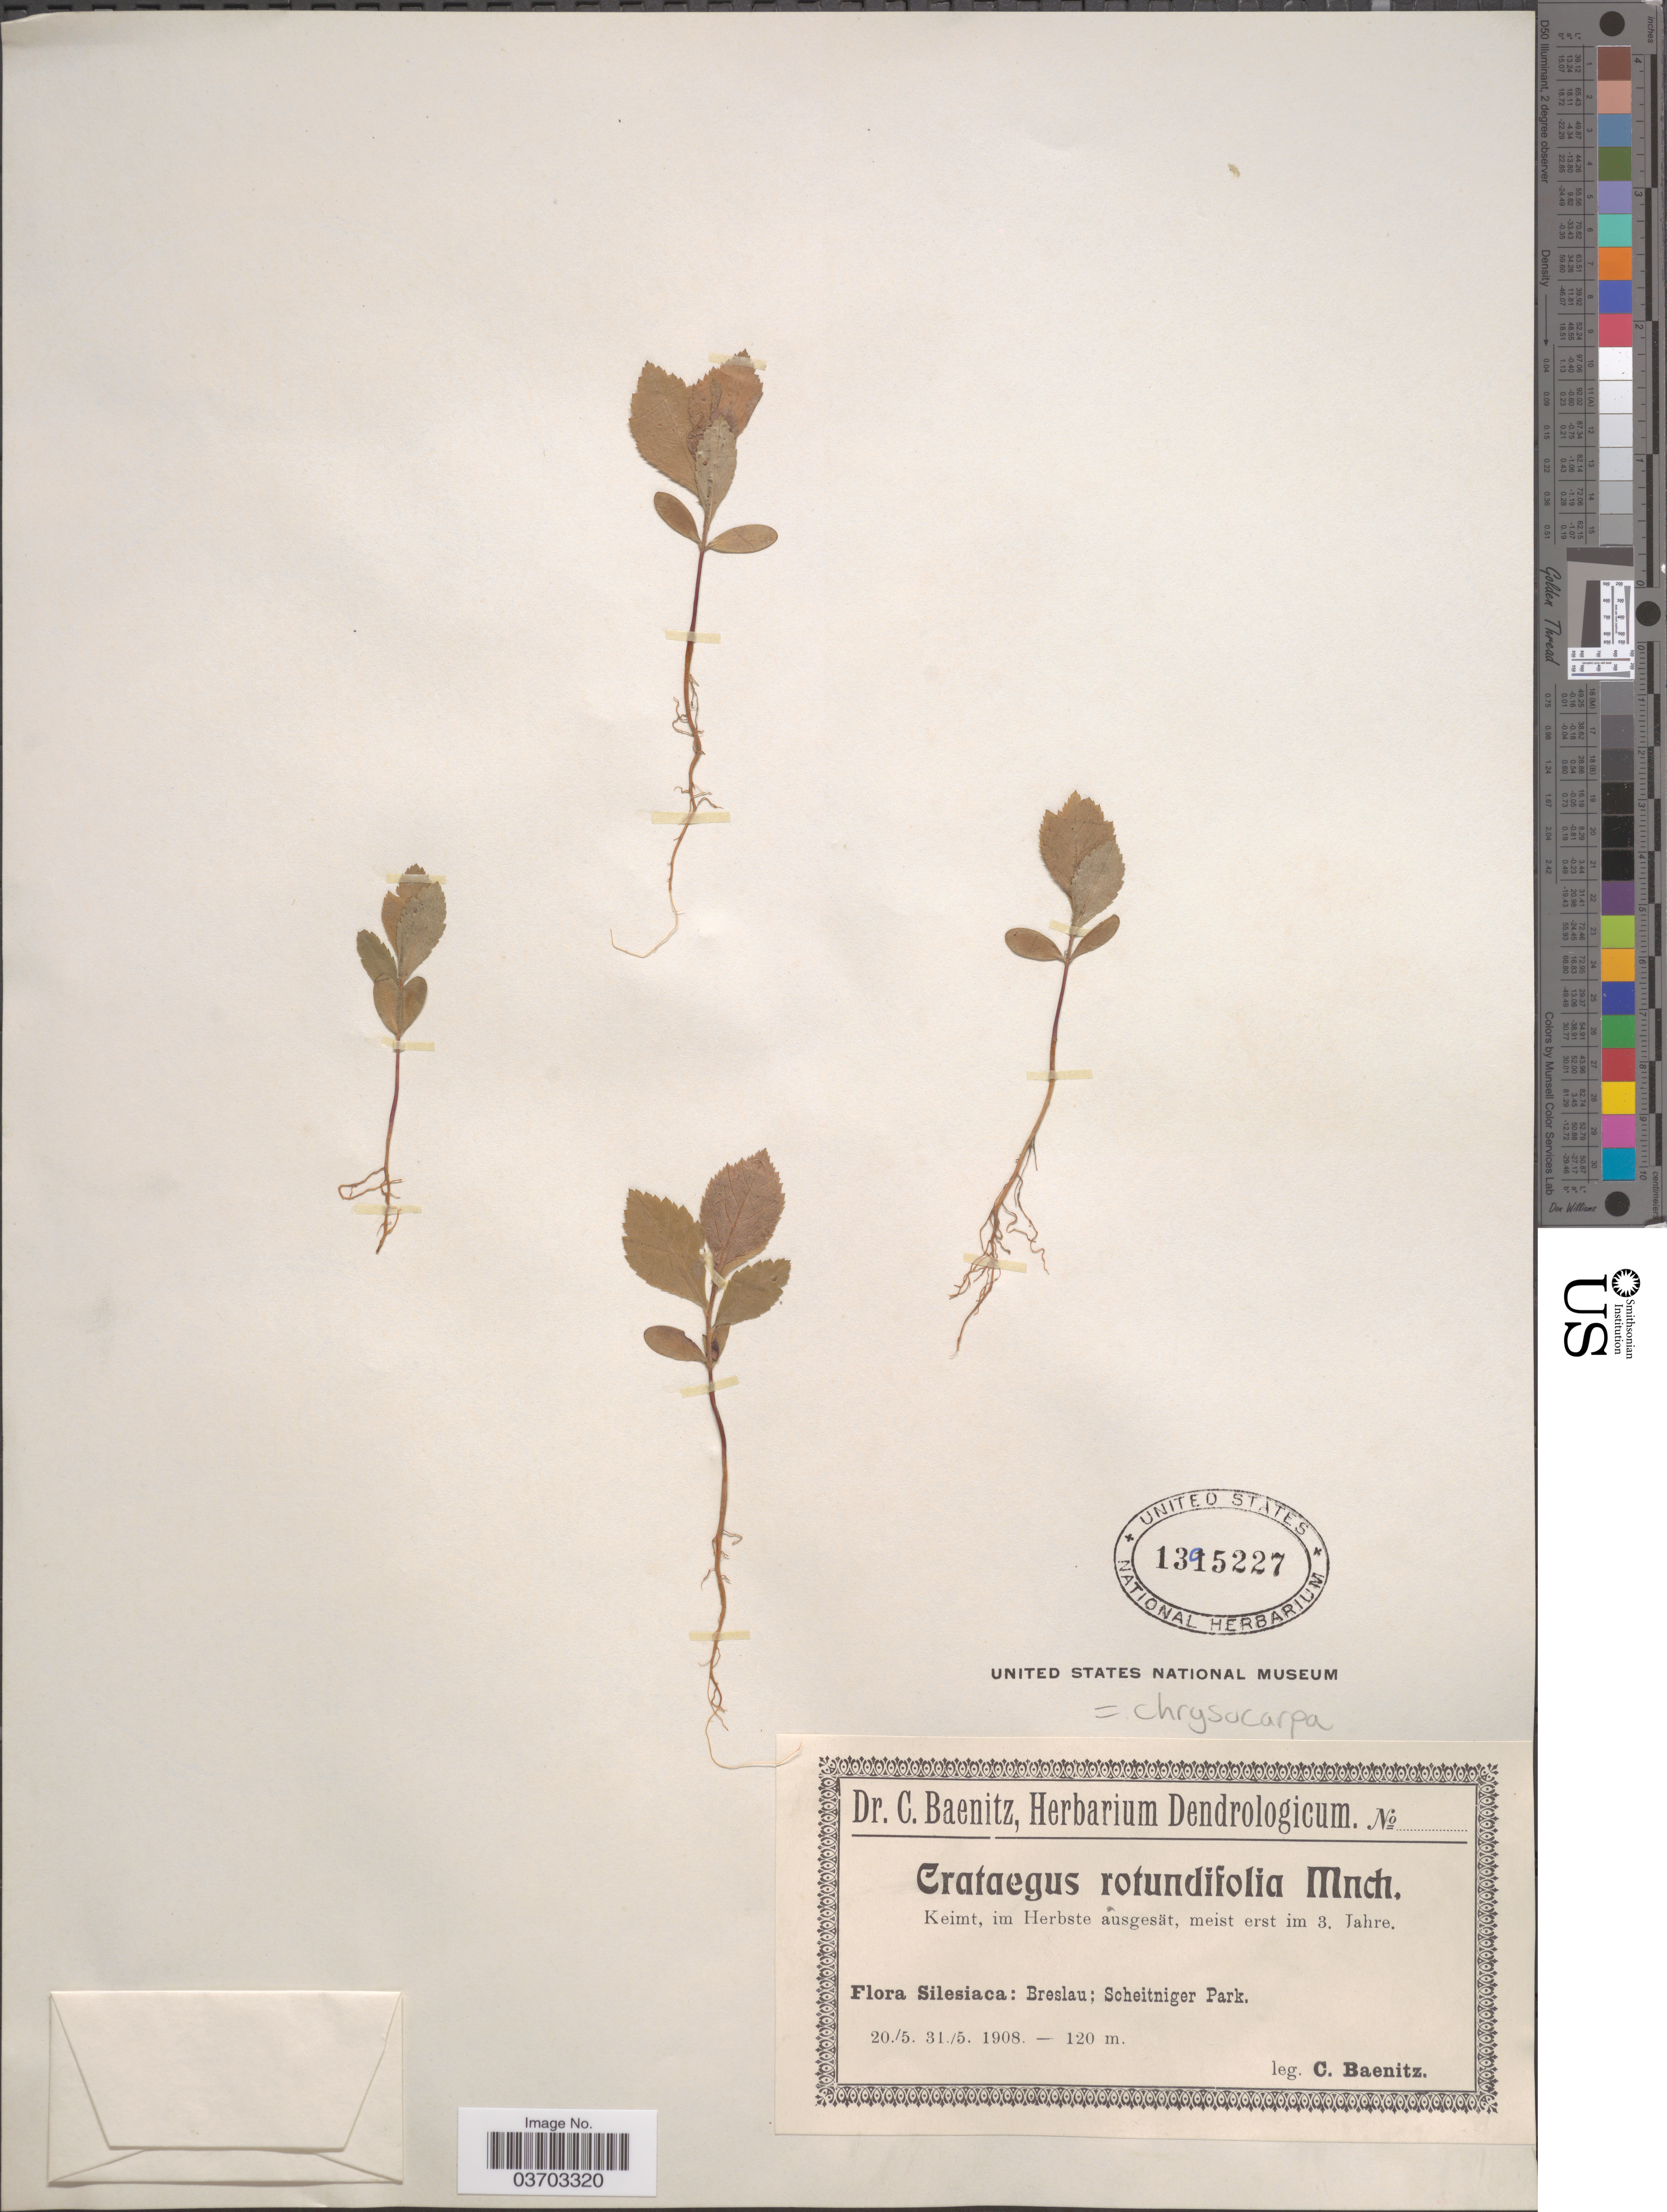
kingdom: Plantae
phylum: Tracheophyta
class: Magnoliopsida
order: Rosales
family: Rosaceae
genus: Crataegus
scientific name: Crataegus chrysocarpa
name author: Ashe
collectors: C. G. Baenitz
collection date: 1908-05-20/1908-05-31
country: Poland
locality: Silesiaca: Breslau; Scheitniger Park.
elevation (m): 120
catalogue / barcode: US 1395227